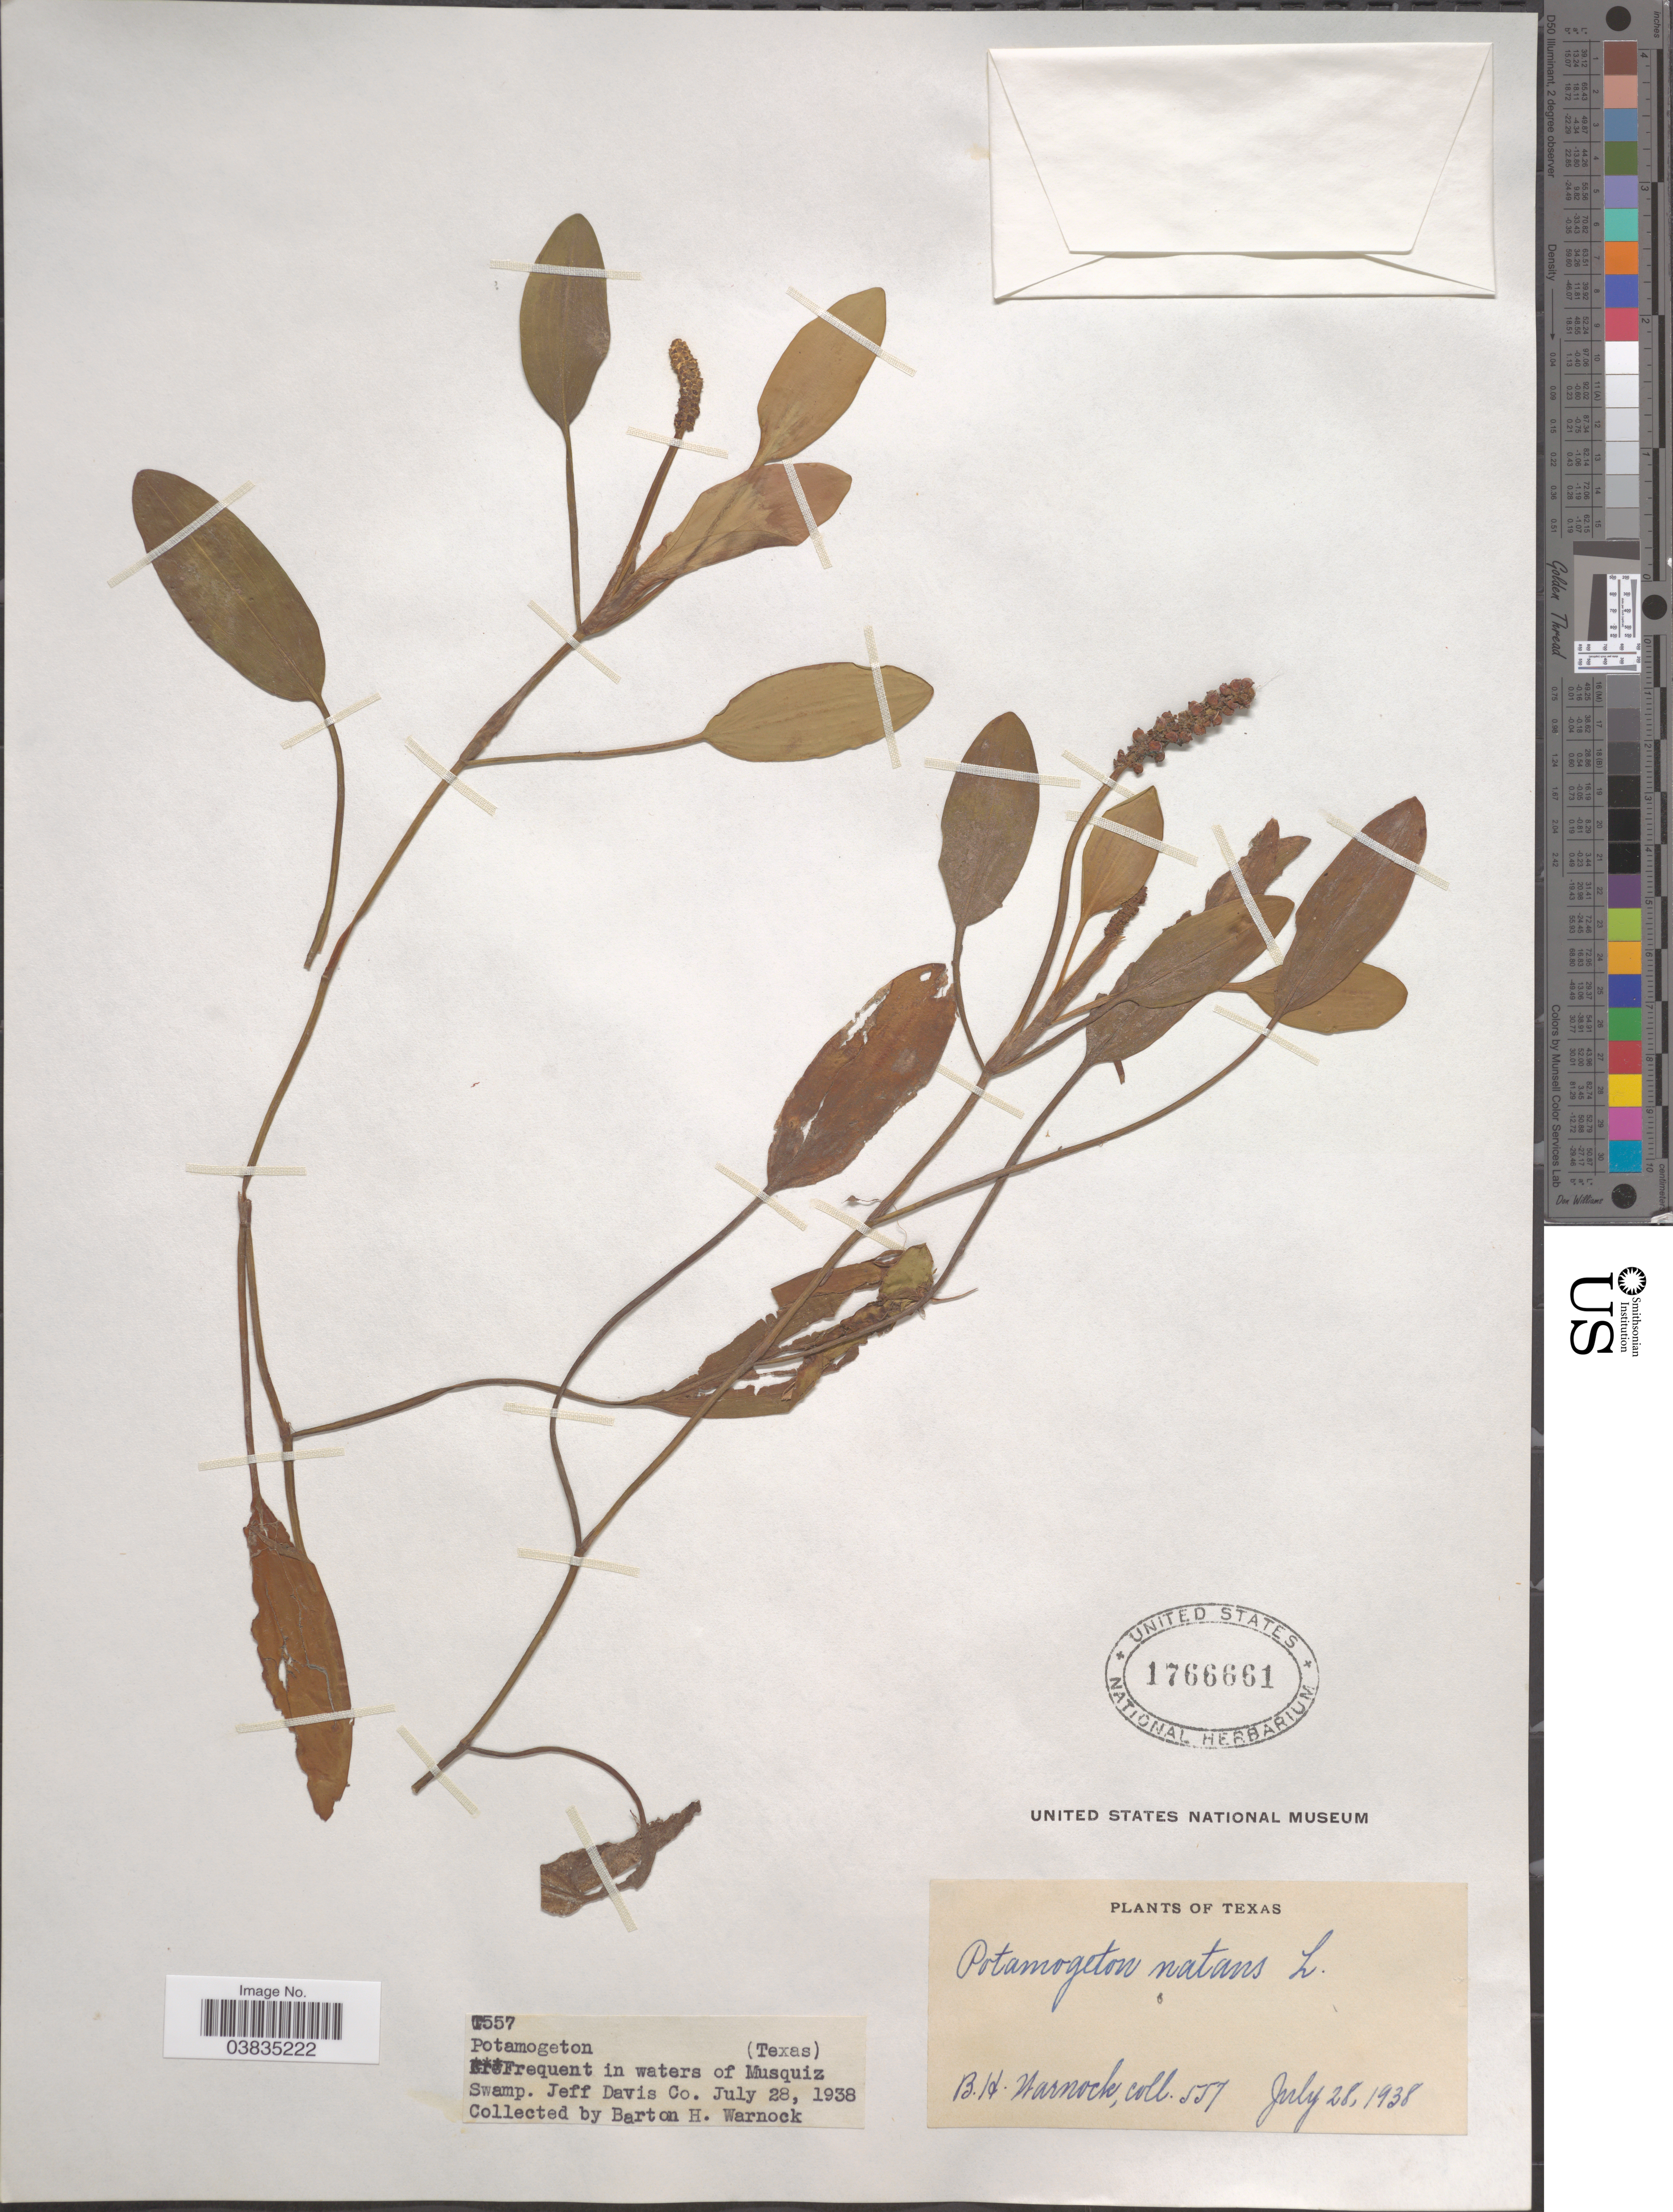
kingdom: Plantae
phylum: Tracheophyta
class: Liliopsida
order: Alismatales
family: Potamogetonaceae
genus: Potamogeton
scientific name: Potamogeton natans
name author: L.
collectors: B. H. Warnock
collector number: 557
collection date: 1938-07-28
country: United States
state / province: Texas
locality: In waters of Musquiz Swamp. Jeff Davis Co.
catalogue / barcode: US 1766661